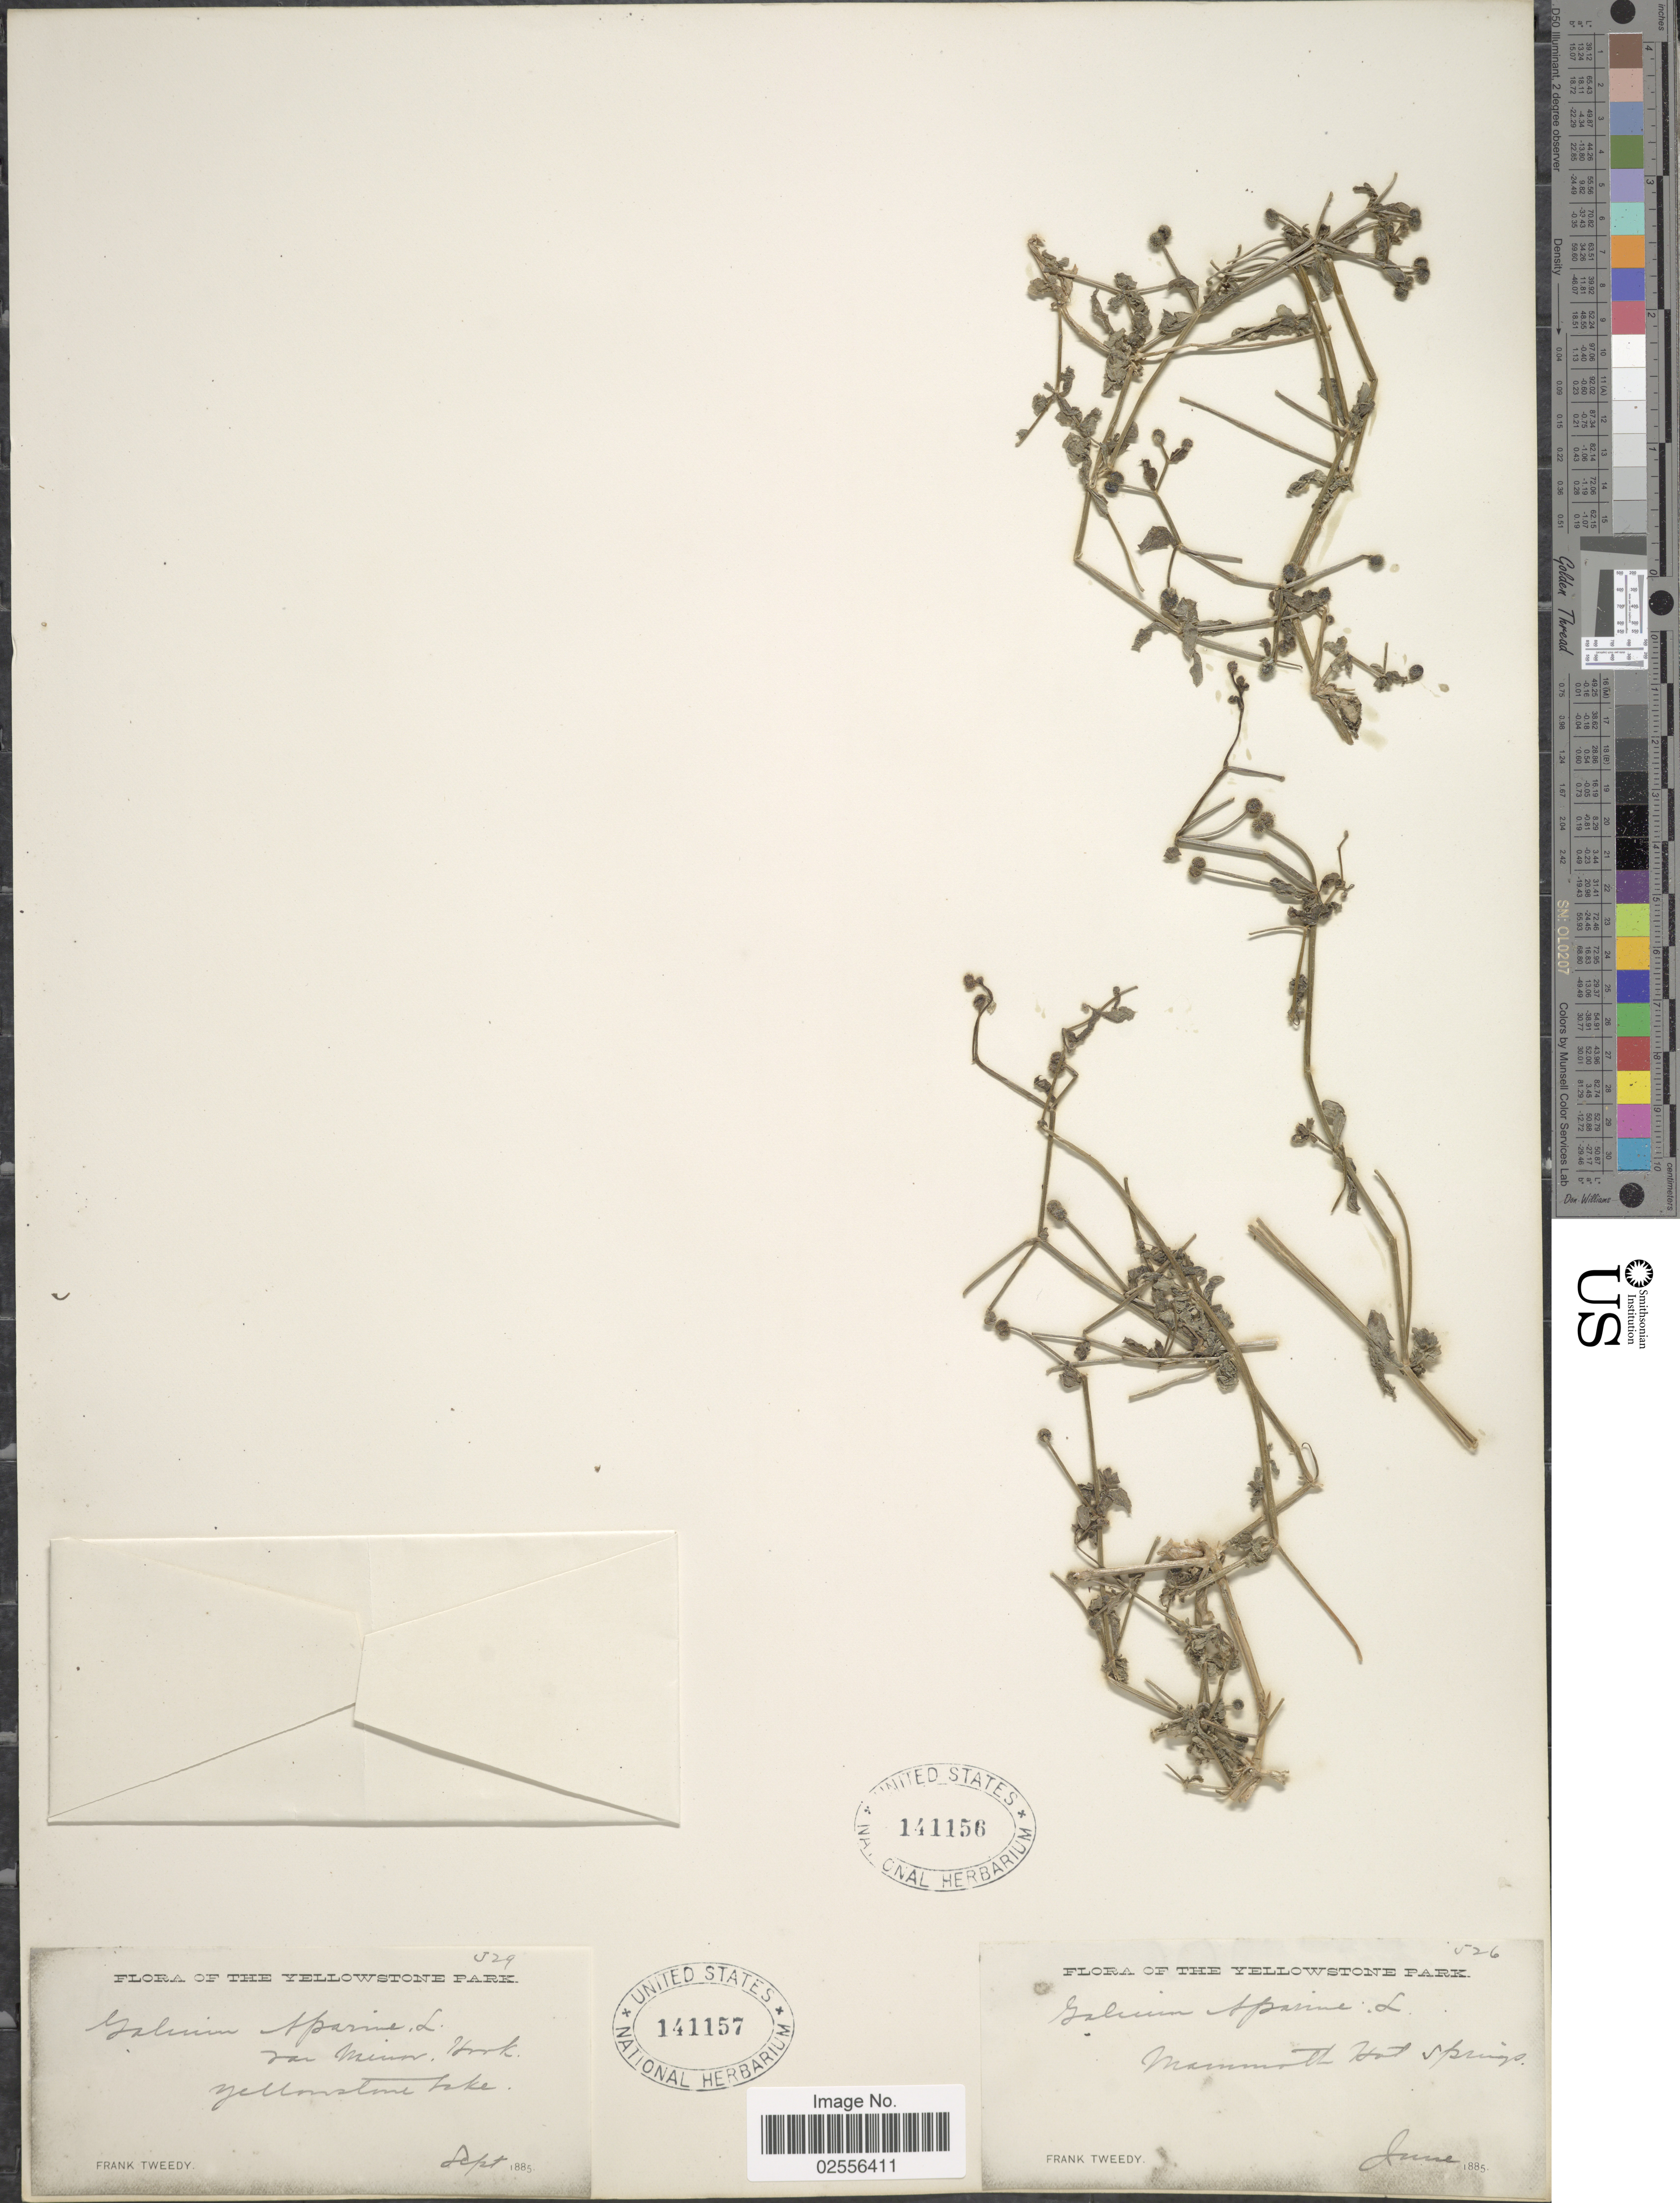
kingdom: Plantae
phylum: Tracheophyta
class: Magnoliopsida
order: Gentianales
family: Rubiaceae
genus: Galium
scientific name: Galium aparine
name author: L.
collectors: F. Tweedy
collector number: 529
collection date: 1885-09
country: United States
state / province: Wyoming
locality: Yellowstone Park. Yellowstone Lake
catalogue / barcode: US 141157-2